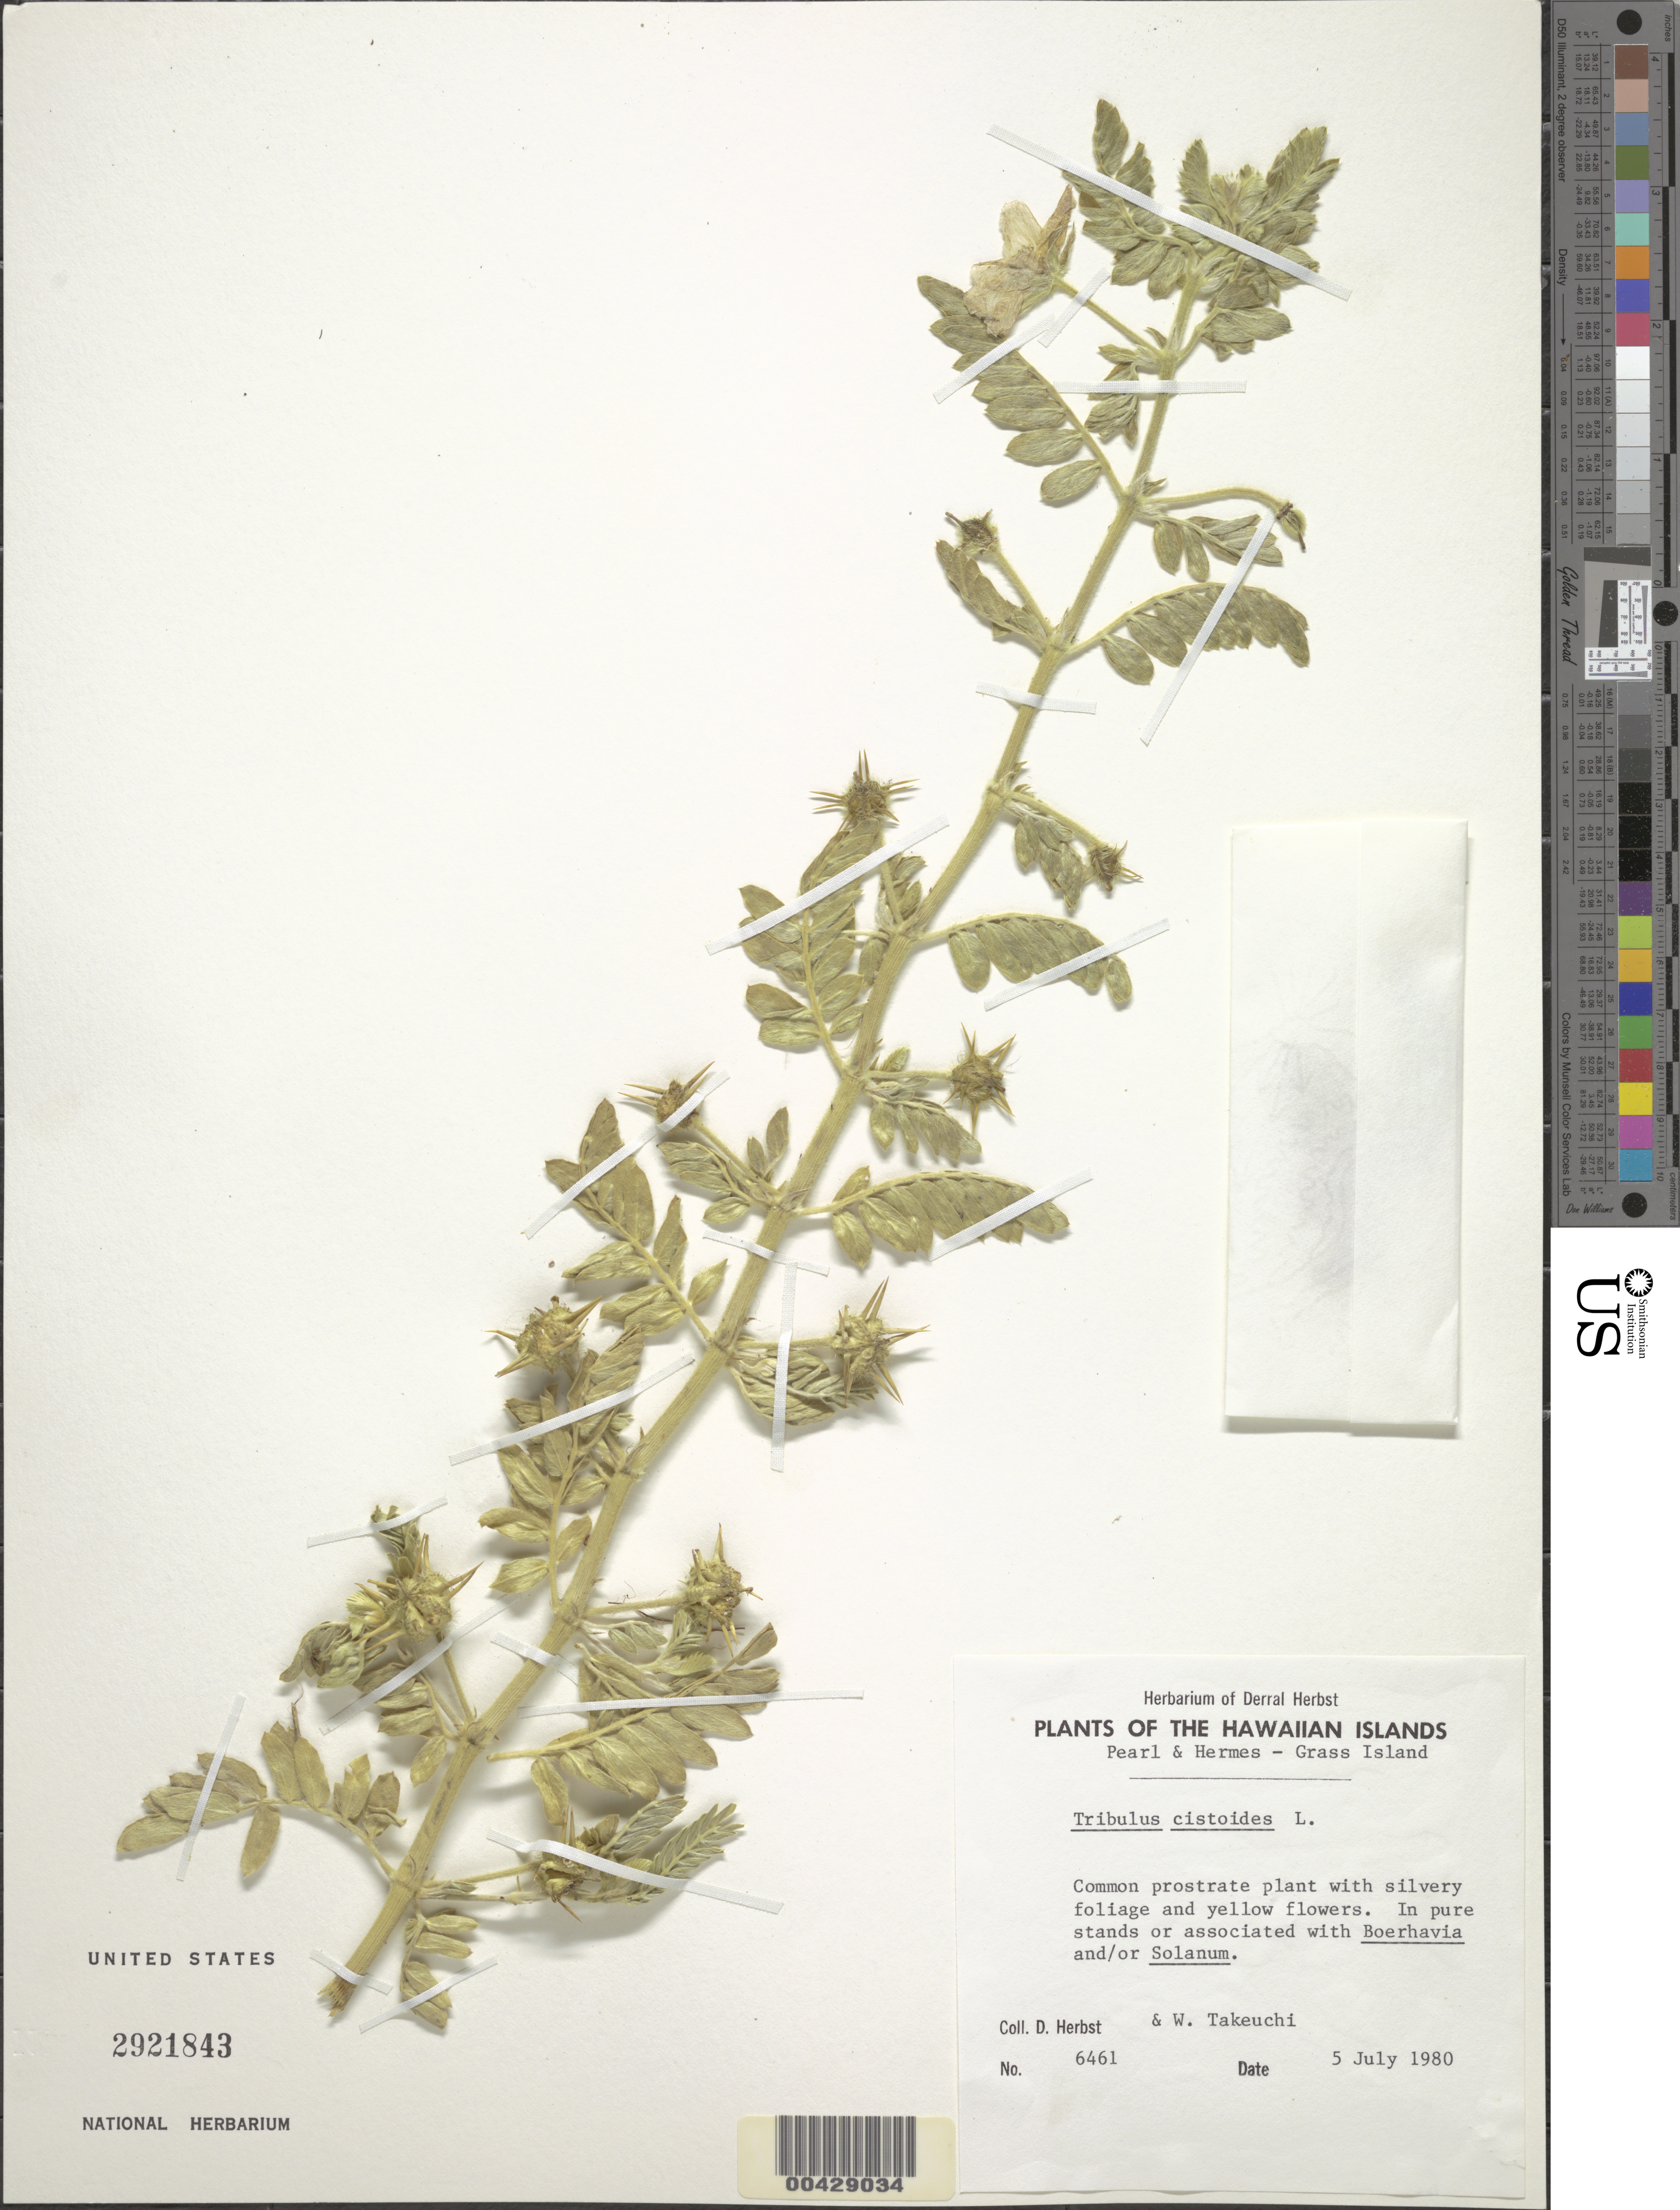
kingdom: Plantae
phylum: Tracheophyta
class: Magnoliopsida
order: Zygophyllales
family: Zygophyllaceae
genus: Tribulus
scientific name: Tribulus cistoides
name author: L.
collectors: D. R. Herbst & W. N. Takeuchi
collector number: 6461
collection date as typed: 5 Jul 1980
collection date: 1980-07-05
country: United States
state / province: Hawaii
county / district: Honolulu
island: Pearl and Hermes Atoll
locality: Grass Islet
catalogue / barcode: US 2921843